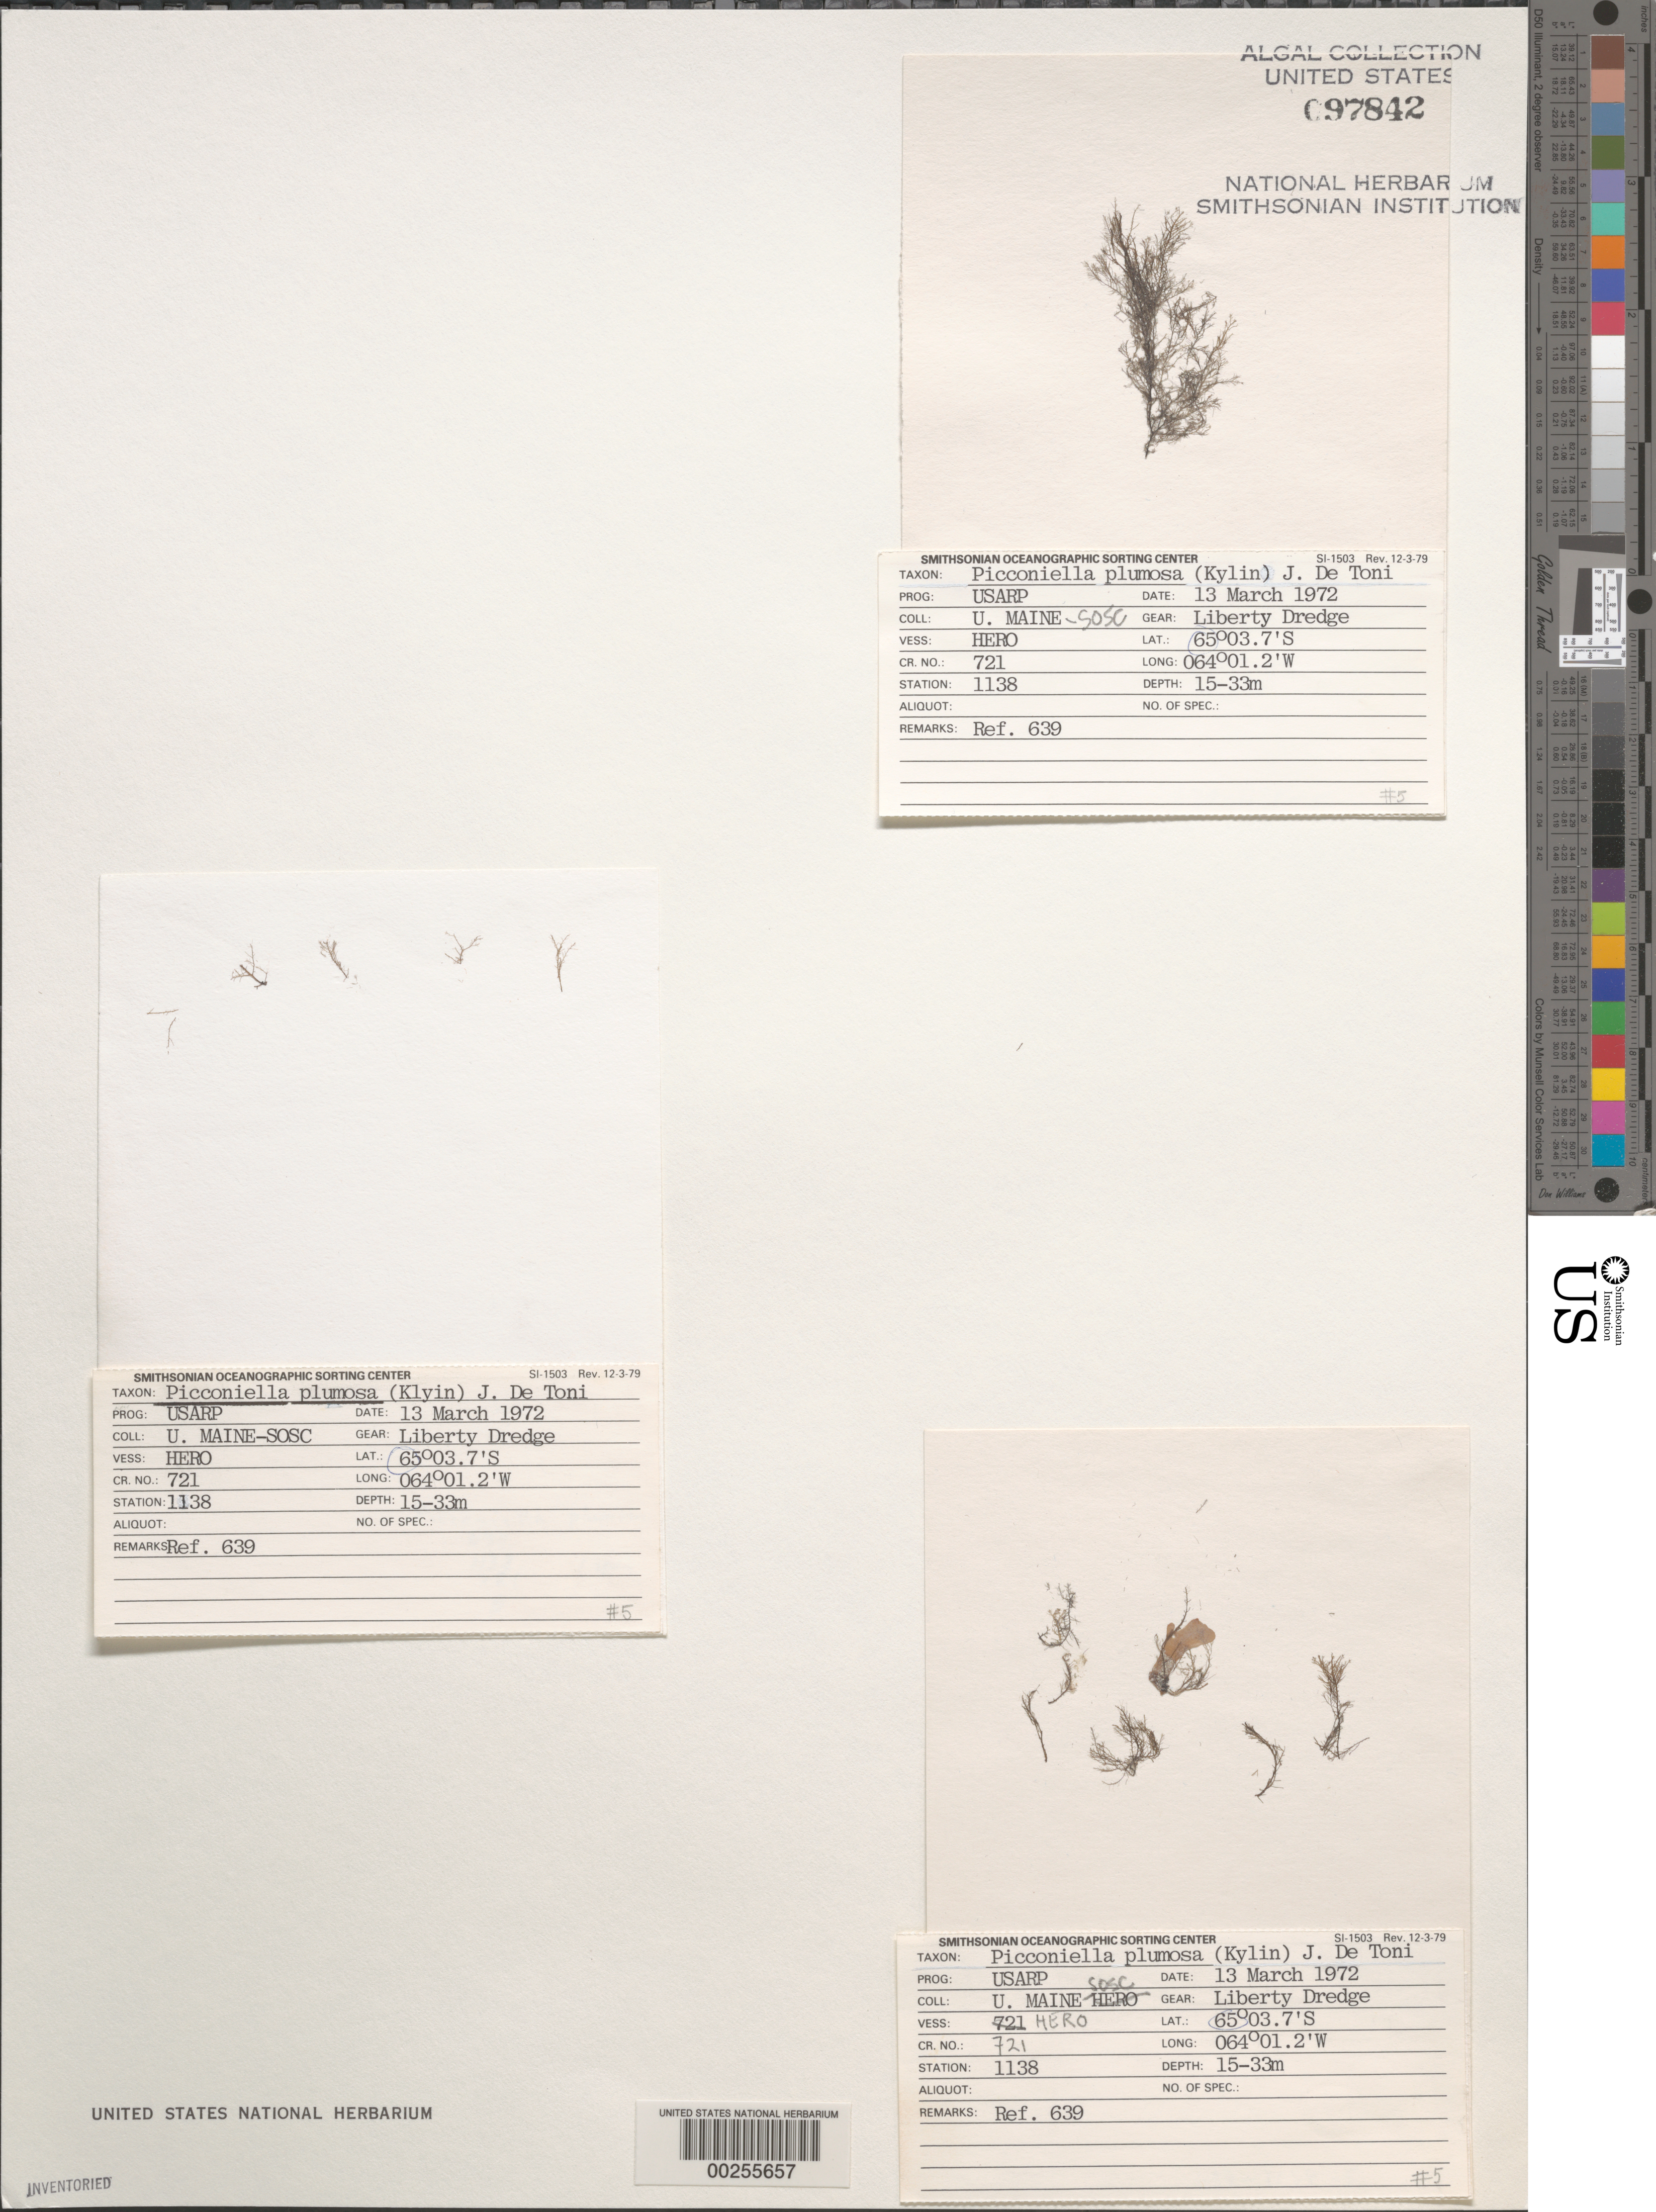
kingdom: Plantae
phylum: Rhodophyta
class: Florideophyceae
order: Ceramiales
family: Rhodomelaceae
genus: Picconiella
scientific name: Picconiella plumosa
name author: (Kylin) De Toni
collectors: UC Davis-SOSC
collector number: Station 1138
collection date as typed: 13 Mar 1972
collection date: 1972-03-13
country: Antarctica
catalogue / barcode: US 97842